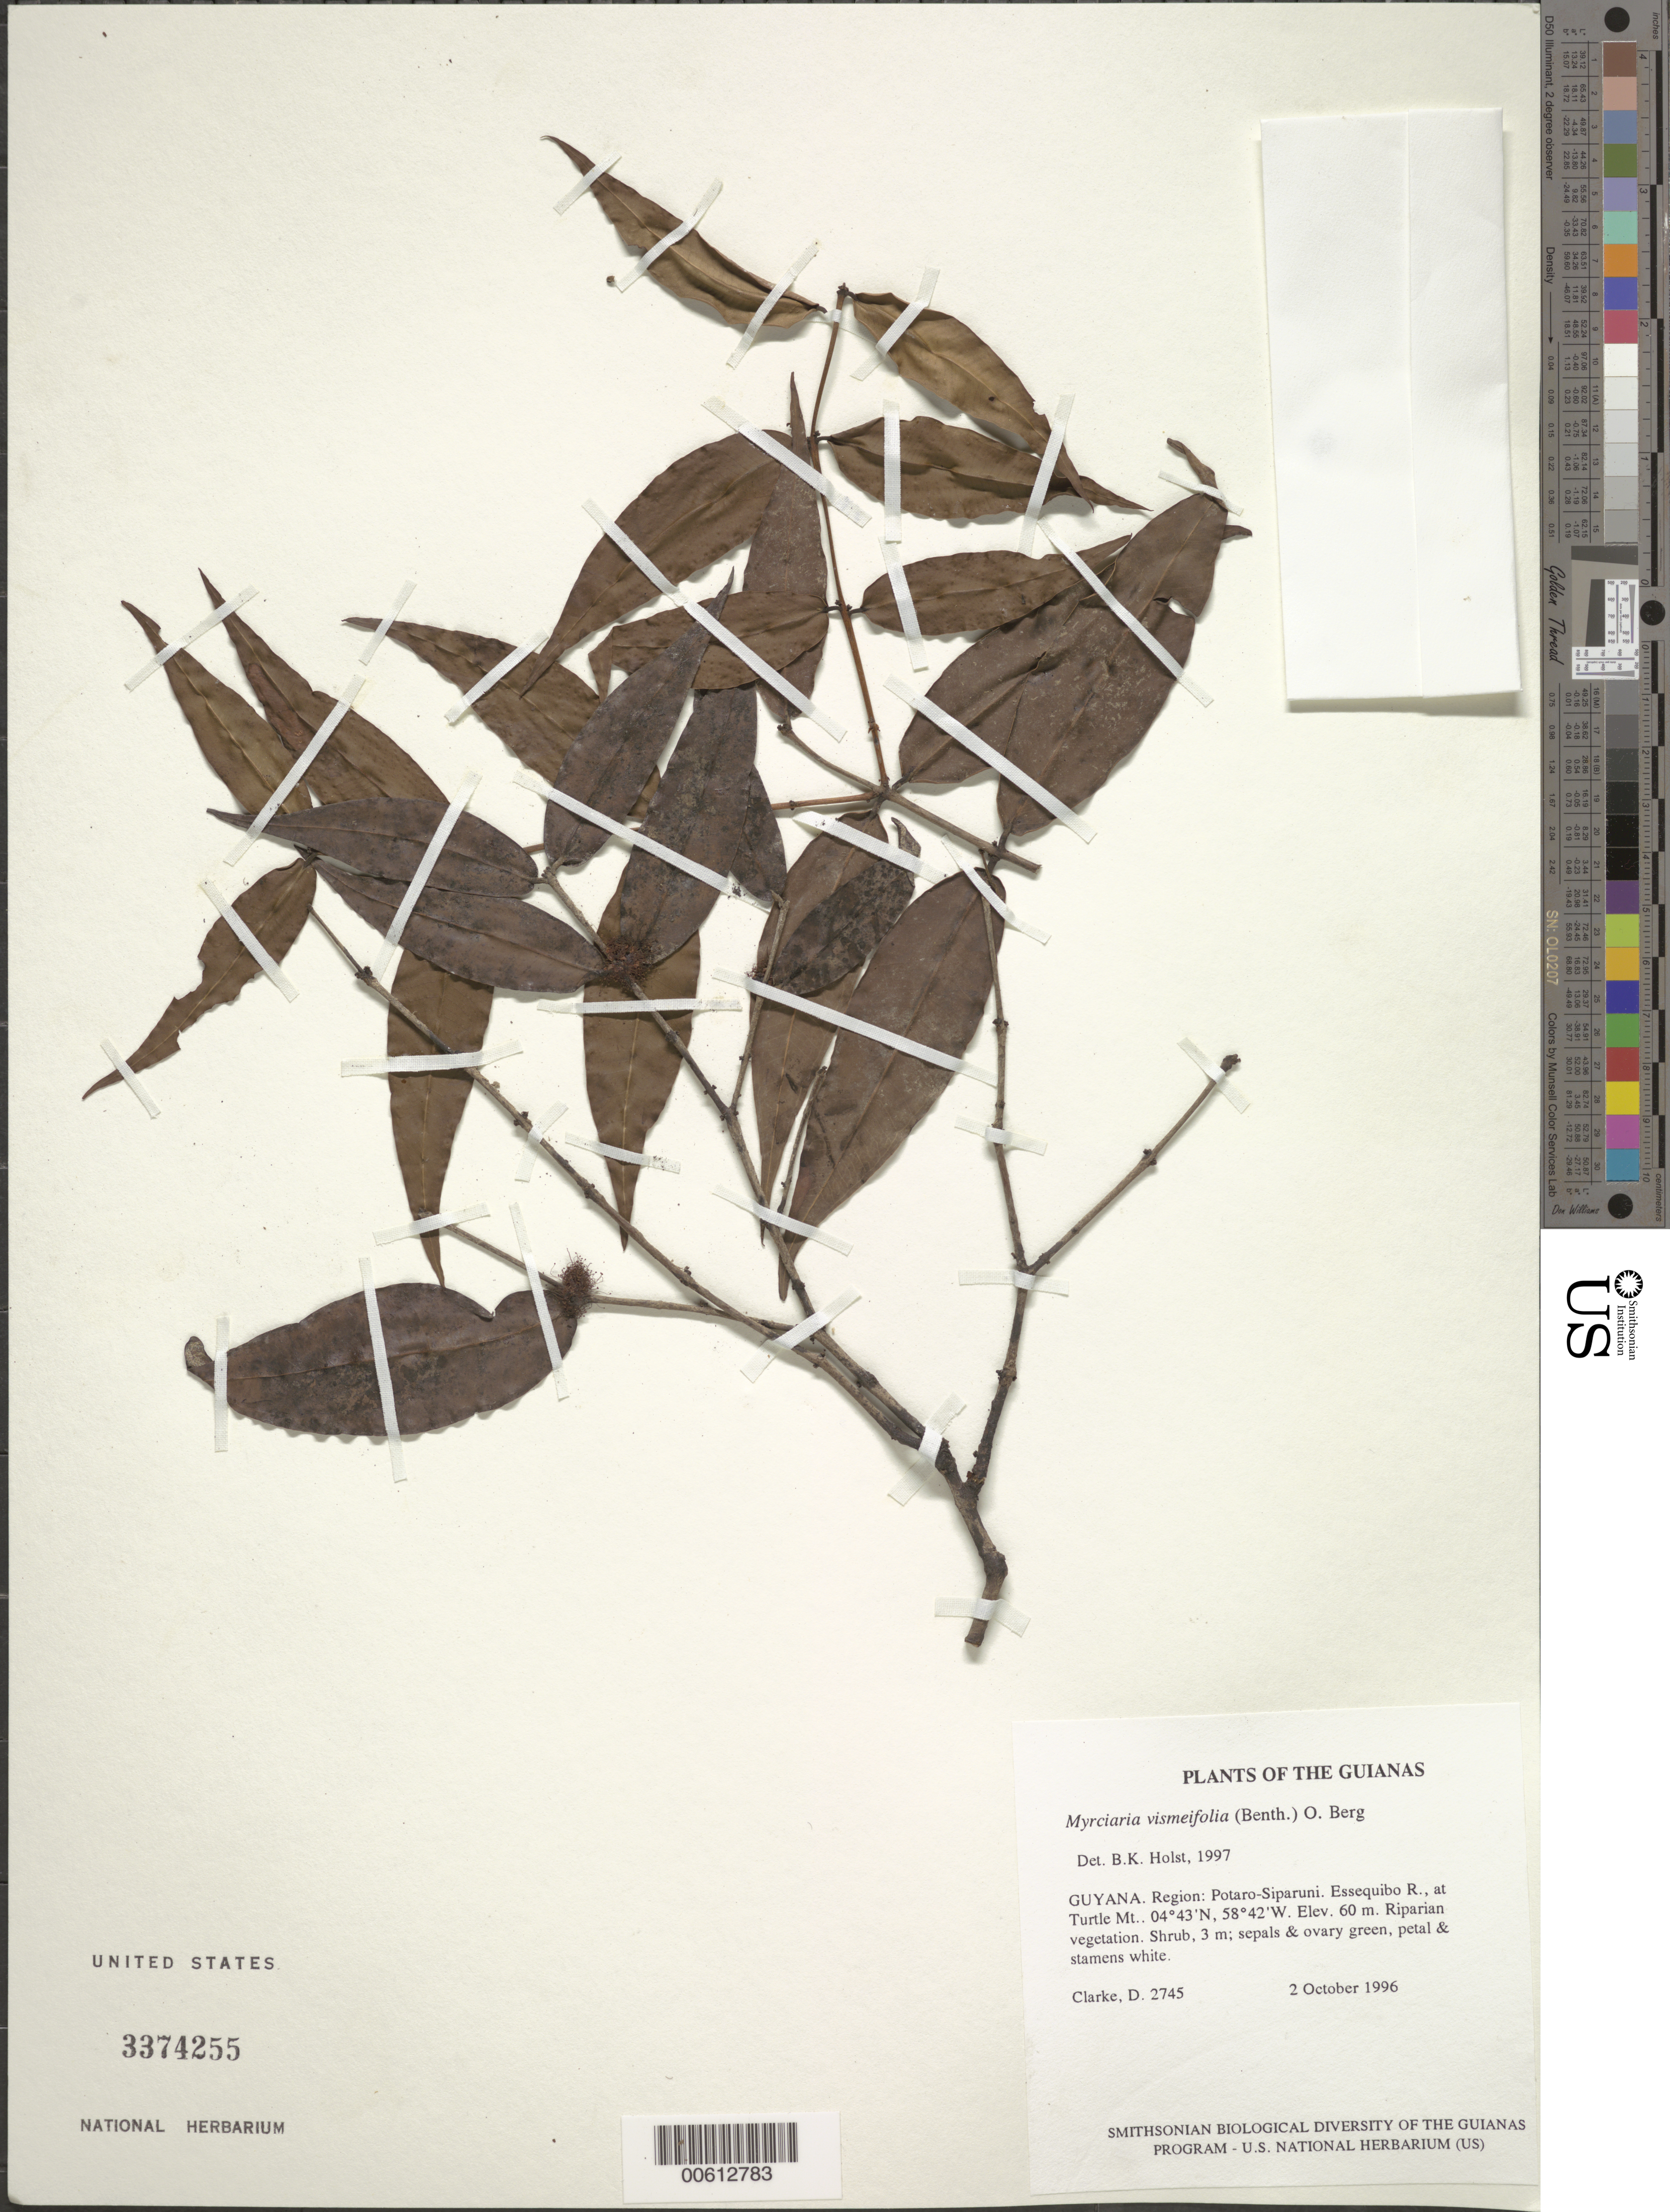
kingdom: Plantae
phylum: Tracheophyta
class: Magnoliopsida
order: Myrtales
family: Myrtaceae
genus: Myrciaria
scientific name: Myrciaria vismiifolia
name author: (Benth.) O. Berg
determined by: Holst, Bruce K.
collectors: H. D. Clarke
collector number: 2745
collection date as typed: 2 October 1996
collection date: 1996-10-02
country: Guyana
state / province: Potaro-Siparuni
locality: Iwokrama International Rainforest Reserve; Essequibo R., at Turtle Mt.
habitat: Riparian vegetation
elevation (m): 60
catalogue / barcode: US 3374255